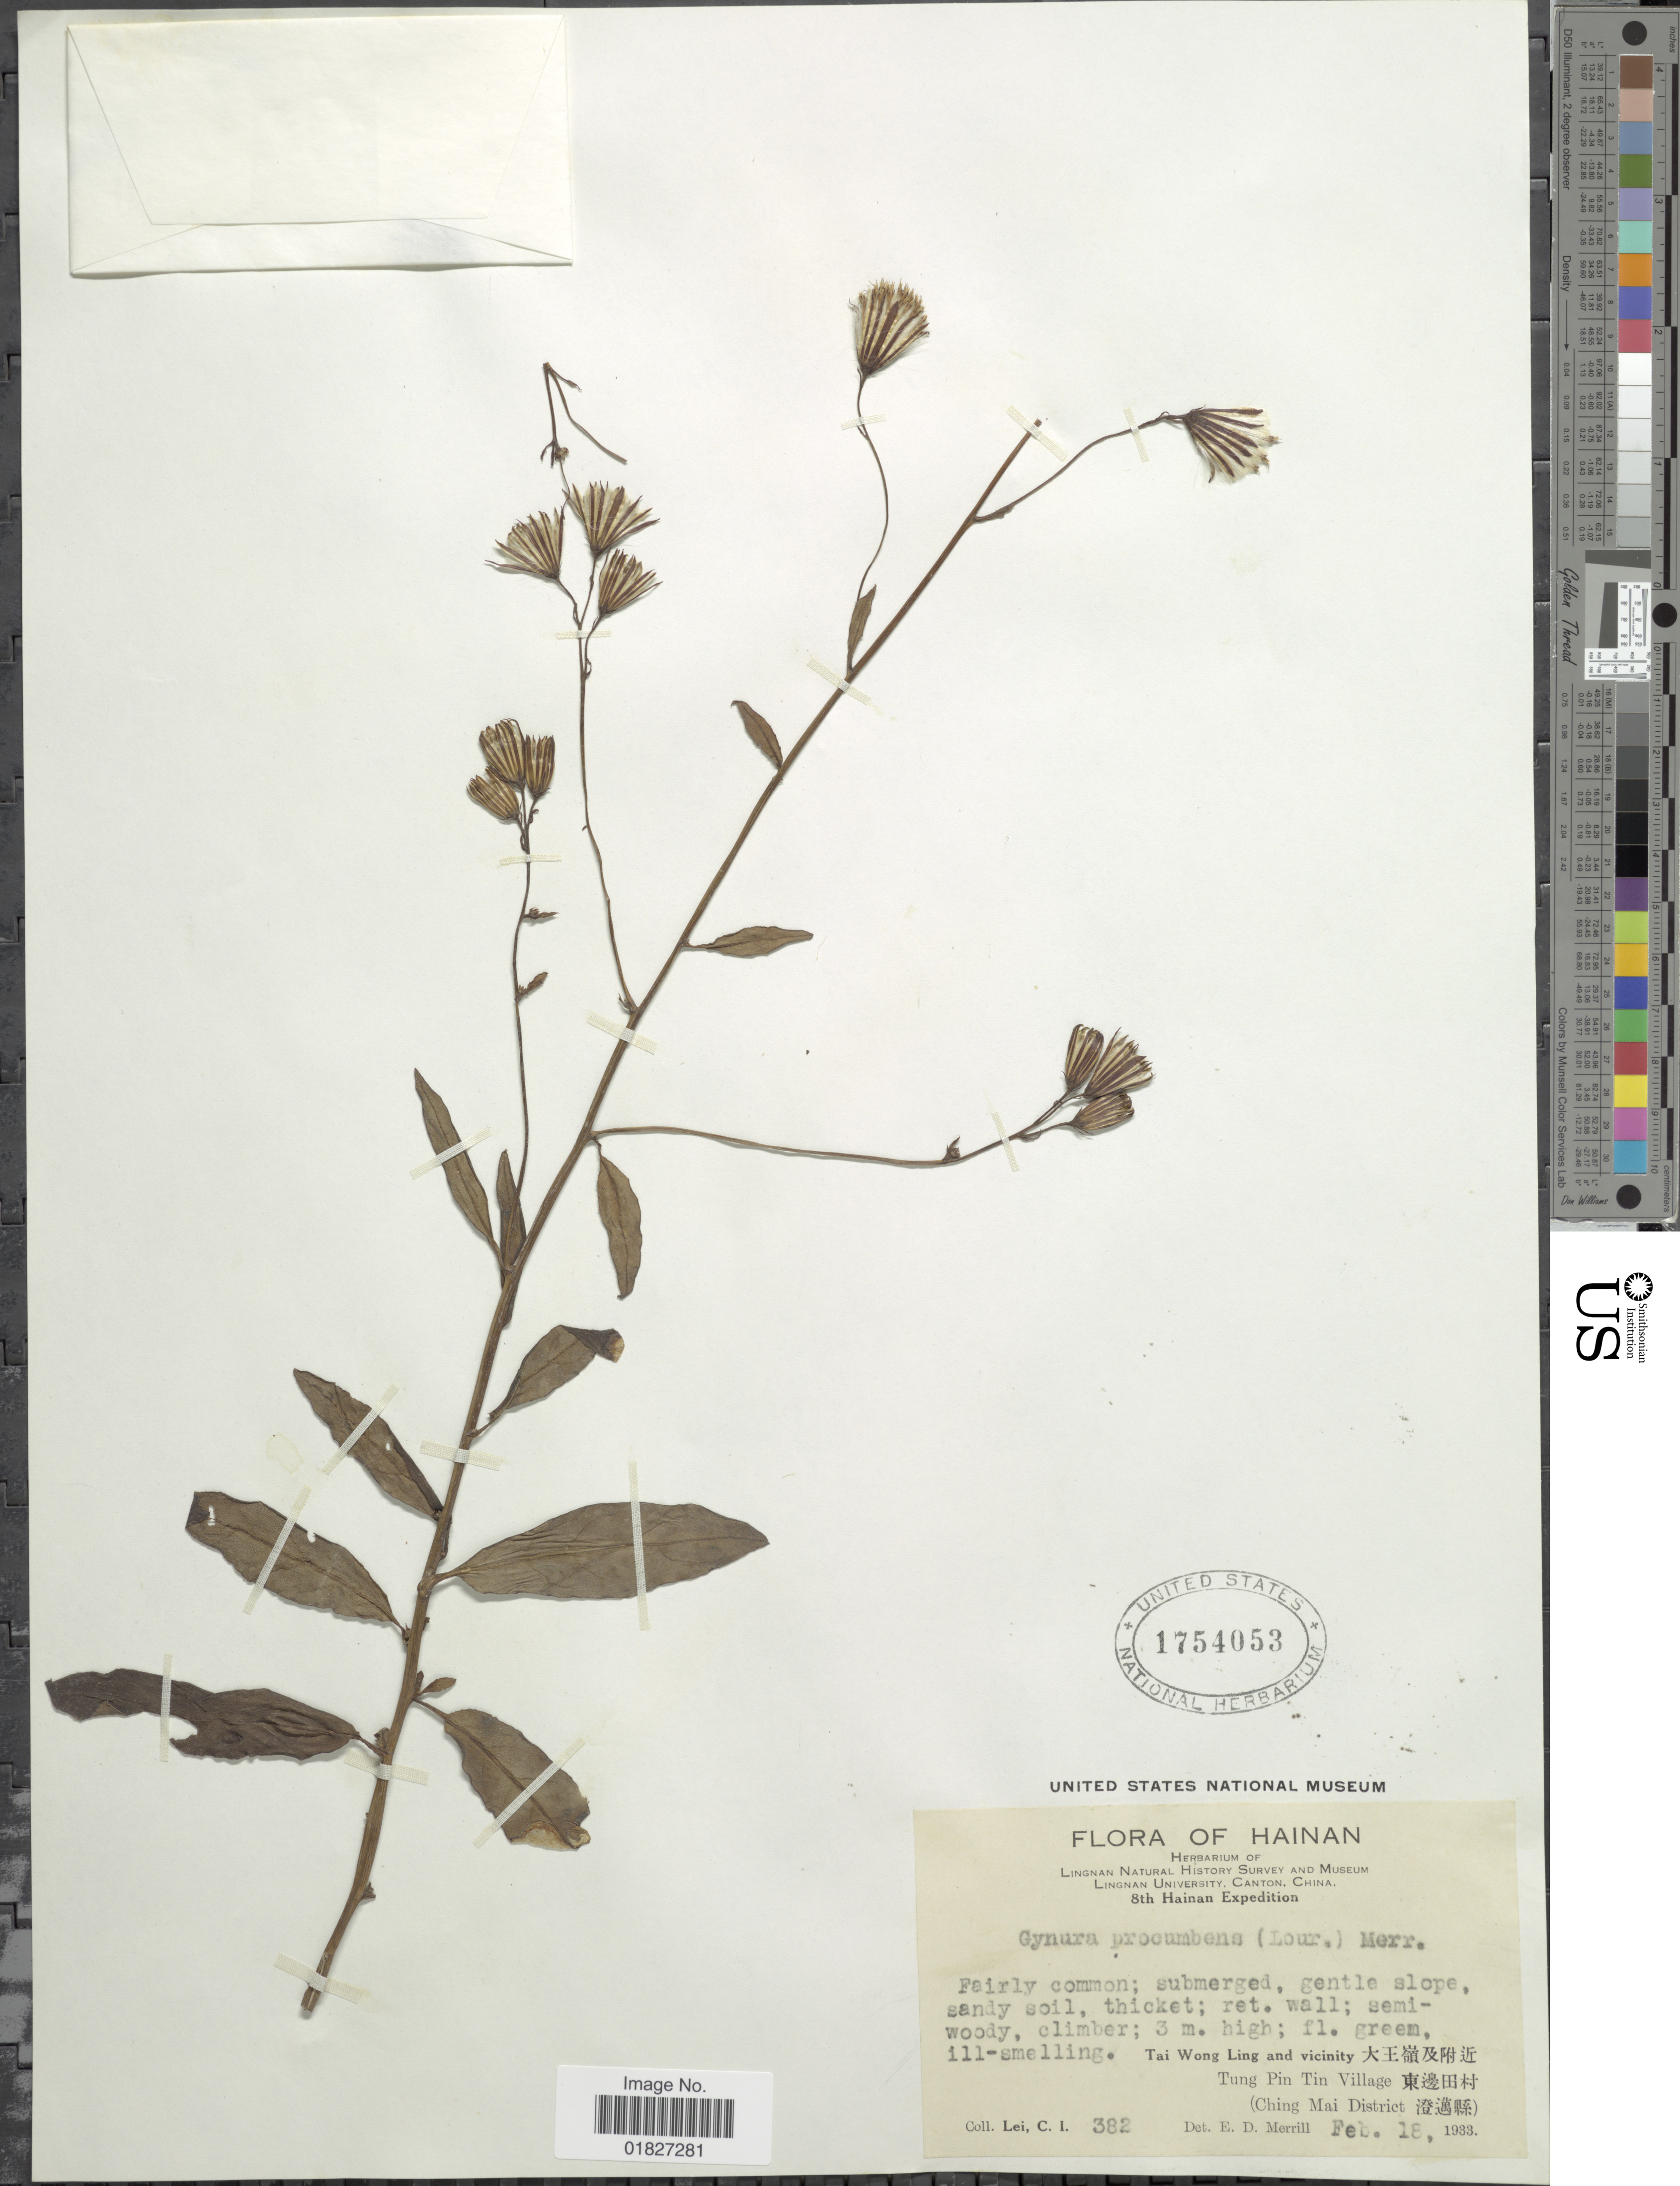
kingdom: Plantae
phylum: Tracheophyta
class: Magnoliopsida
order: Asterales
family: Asteraceae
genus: Gynura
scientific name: Gynura procumbens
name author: (Lour.) Merr.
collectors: C. I. Lei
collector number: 382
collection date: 1933-02-18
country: China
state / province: Hainan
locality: Tai Wong Ling and vicinity, Tung Pin Tin Village (Ching Mai District)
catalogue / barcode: US 1754053